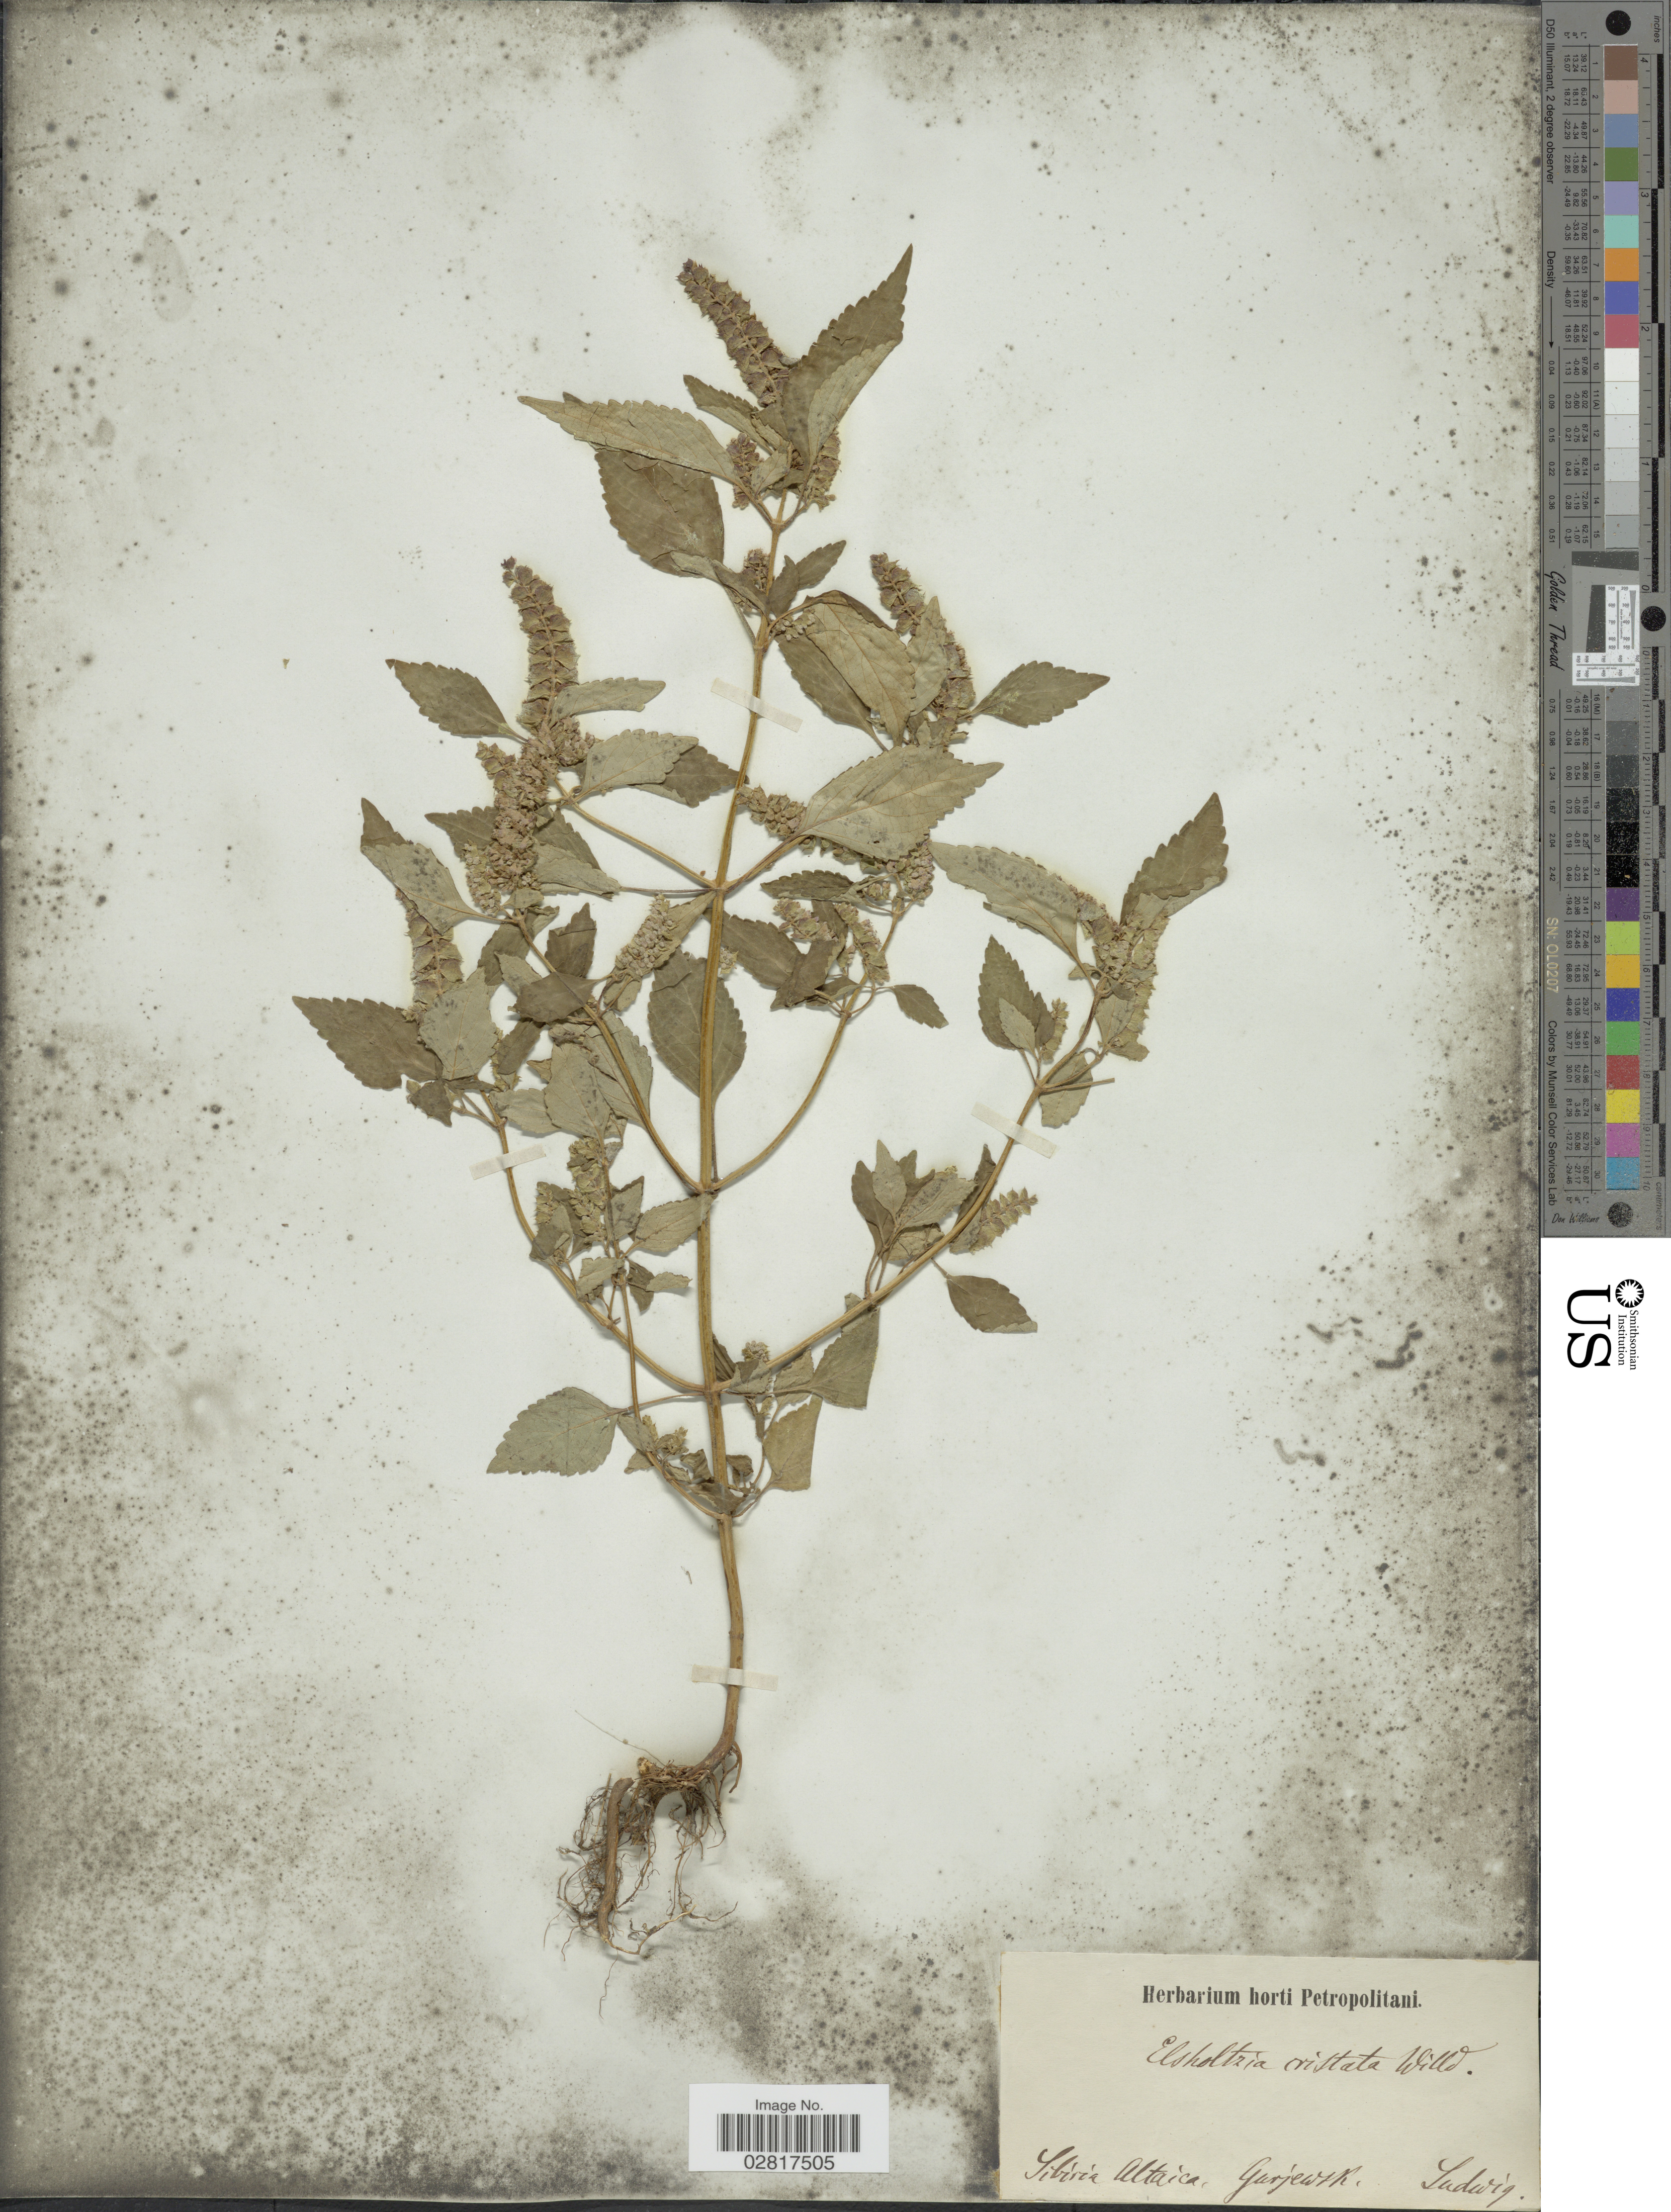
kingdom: Plantae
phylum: Tracheophyta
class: Magnoliopsida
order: Lamiales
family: Lamiaceae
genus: Elsholtzia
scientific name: Elsholtzia patrinii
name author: (Lepech.) Garcke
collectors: Ludwig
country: Russian Federation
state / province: Kemerovo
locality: Sibiria Altaica, Gurjewsk (Guryevsk)